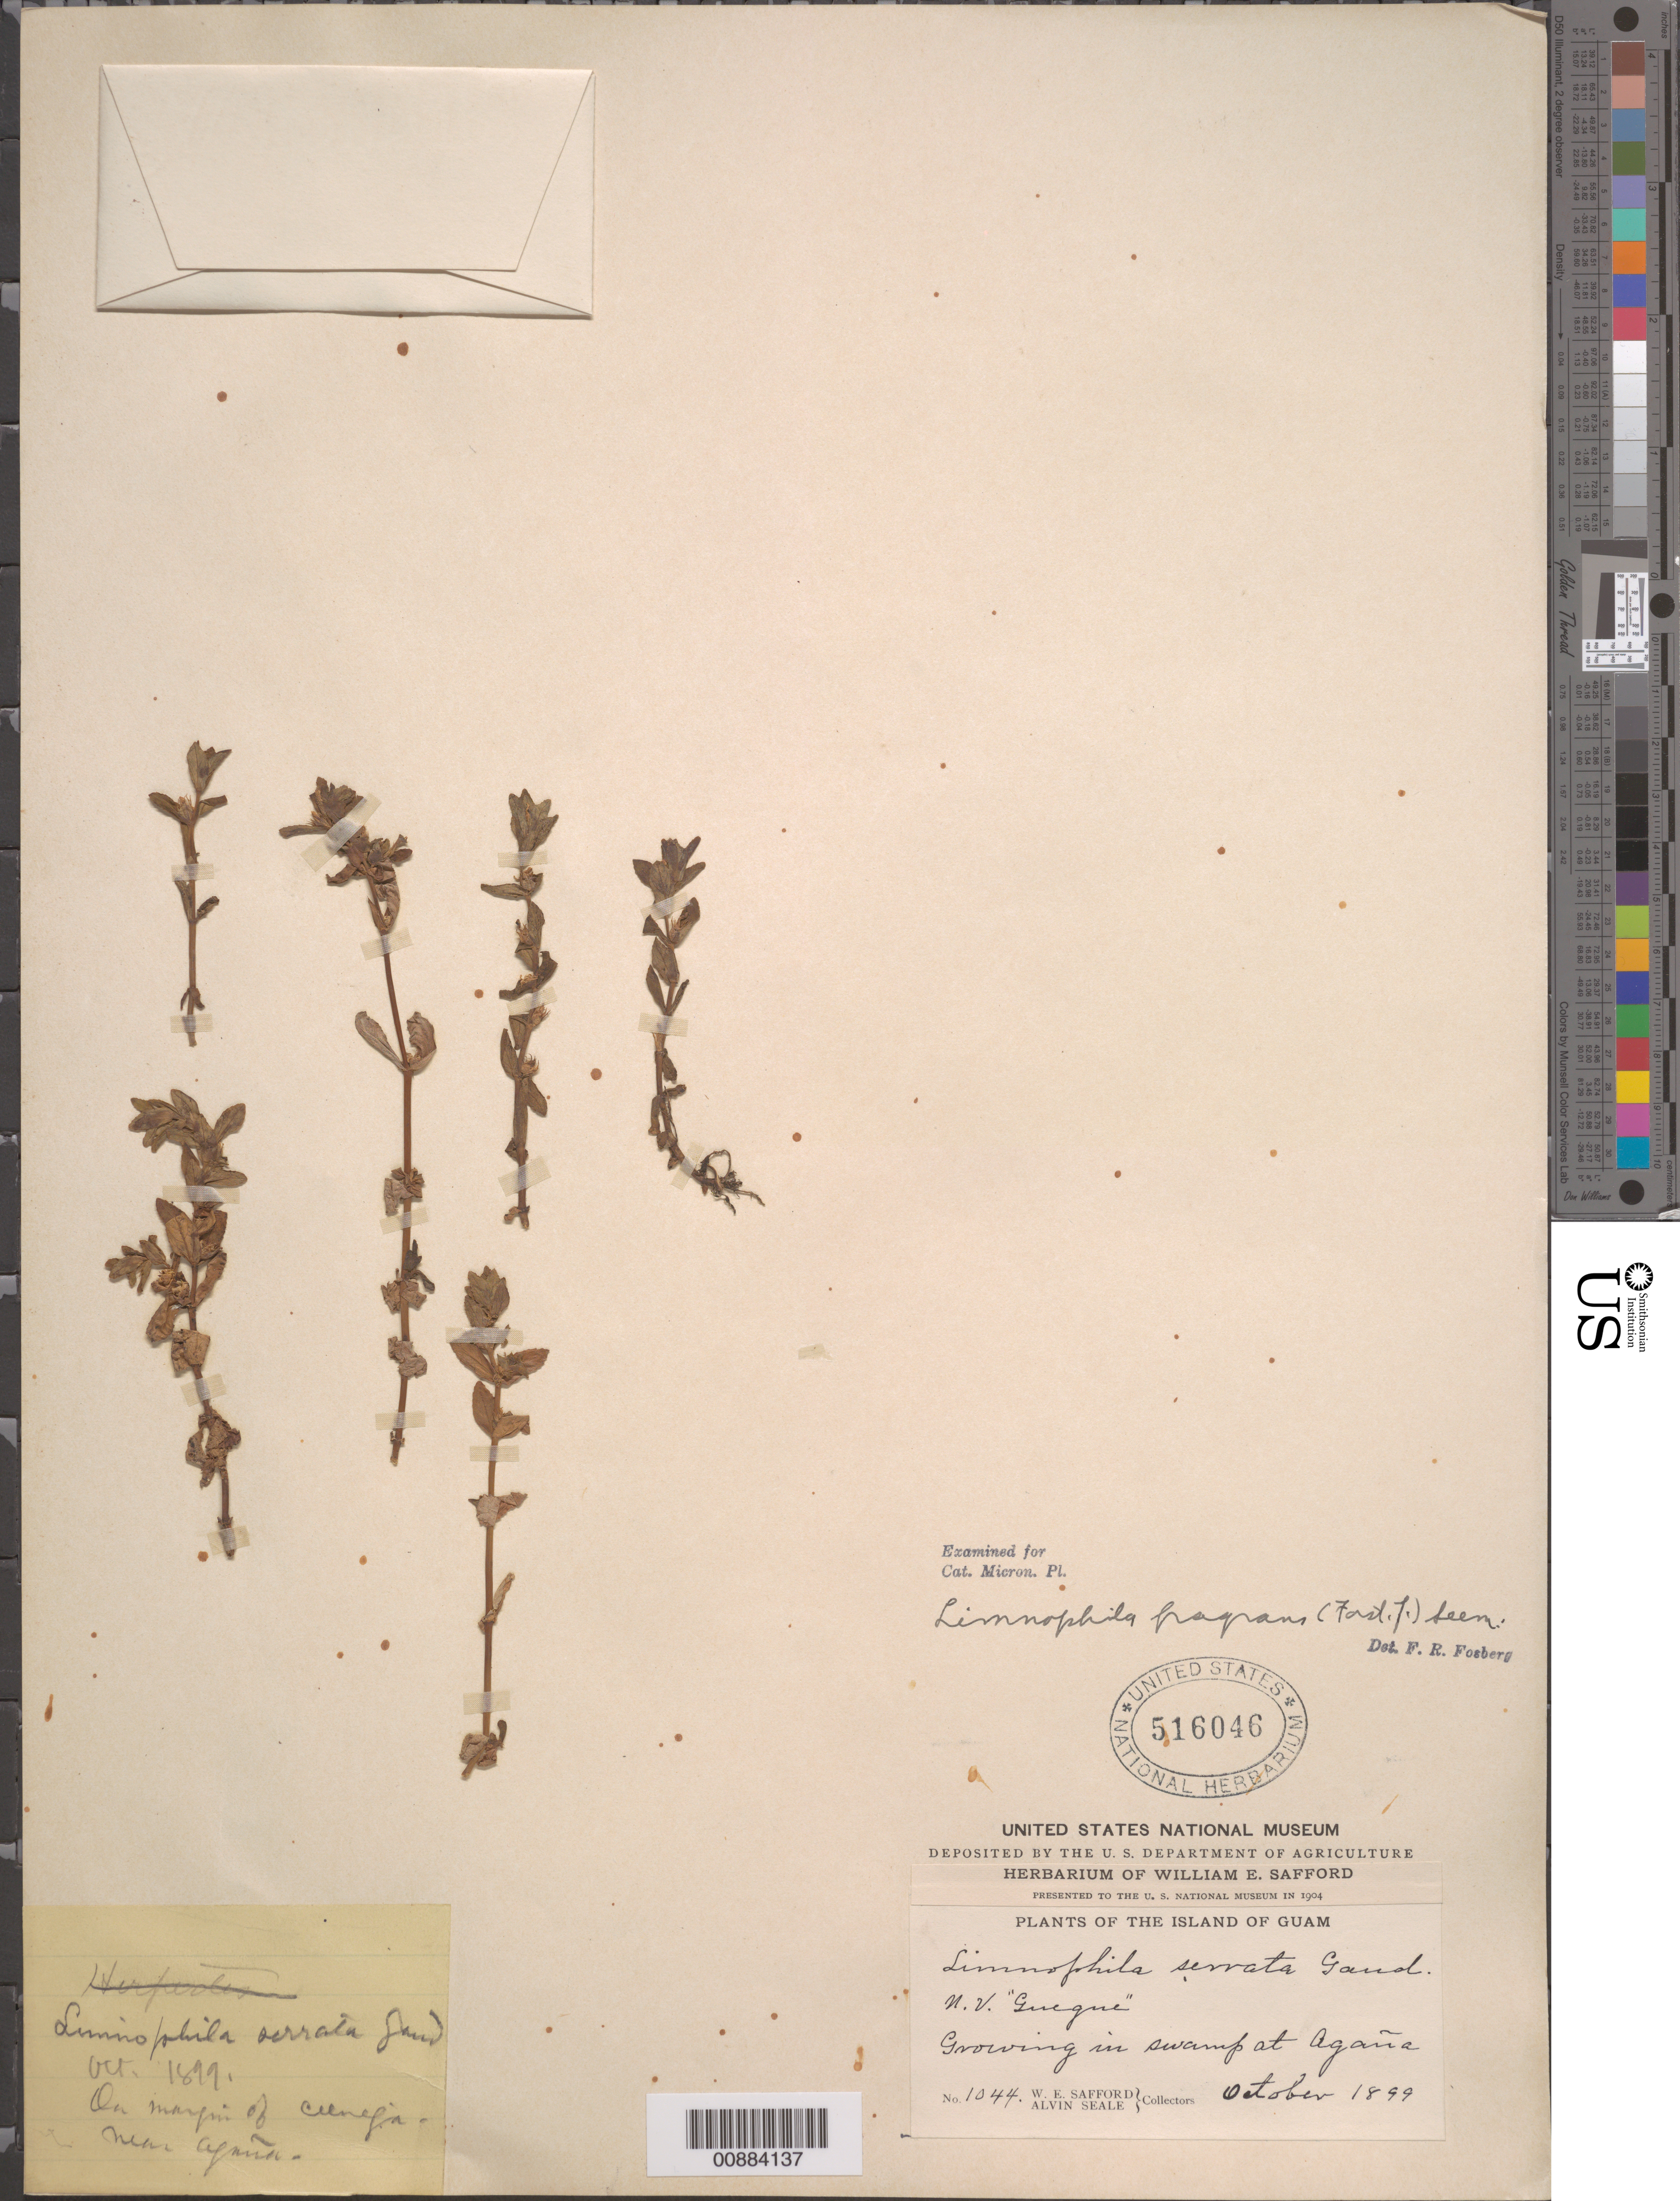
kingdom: Plantae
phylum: Tracheophyta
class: Magnoliopsida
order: Lamiales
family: Plantaginaceae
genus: Limnophila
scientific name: Limnophila fragrans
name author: (G. Forst.) Seem.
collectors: W. E. Safford & A. Seale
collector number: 1044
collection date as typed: Oct 1899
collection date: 1899-10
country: Guam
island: Guam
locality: Agana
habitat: swamp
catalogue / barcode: US 516046